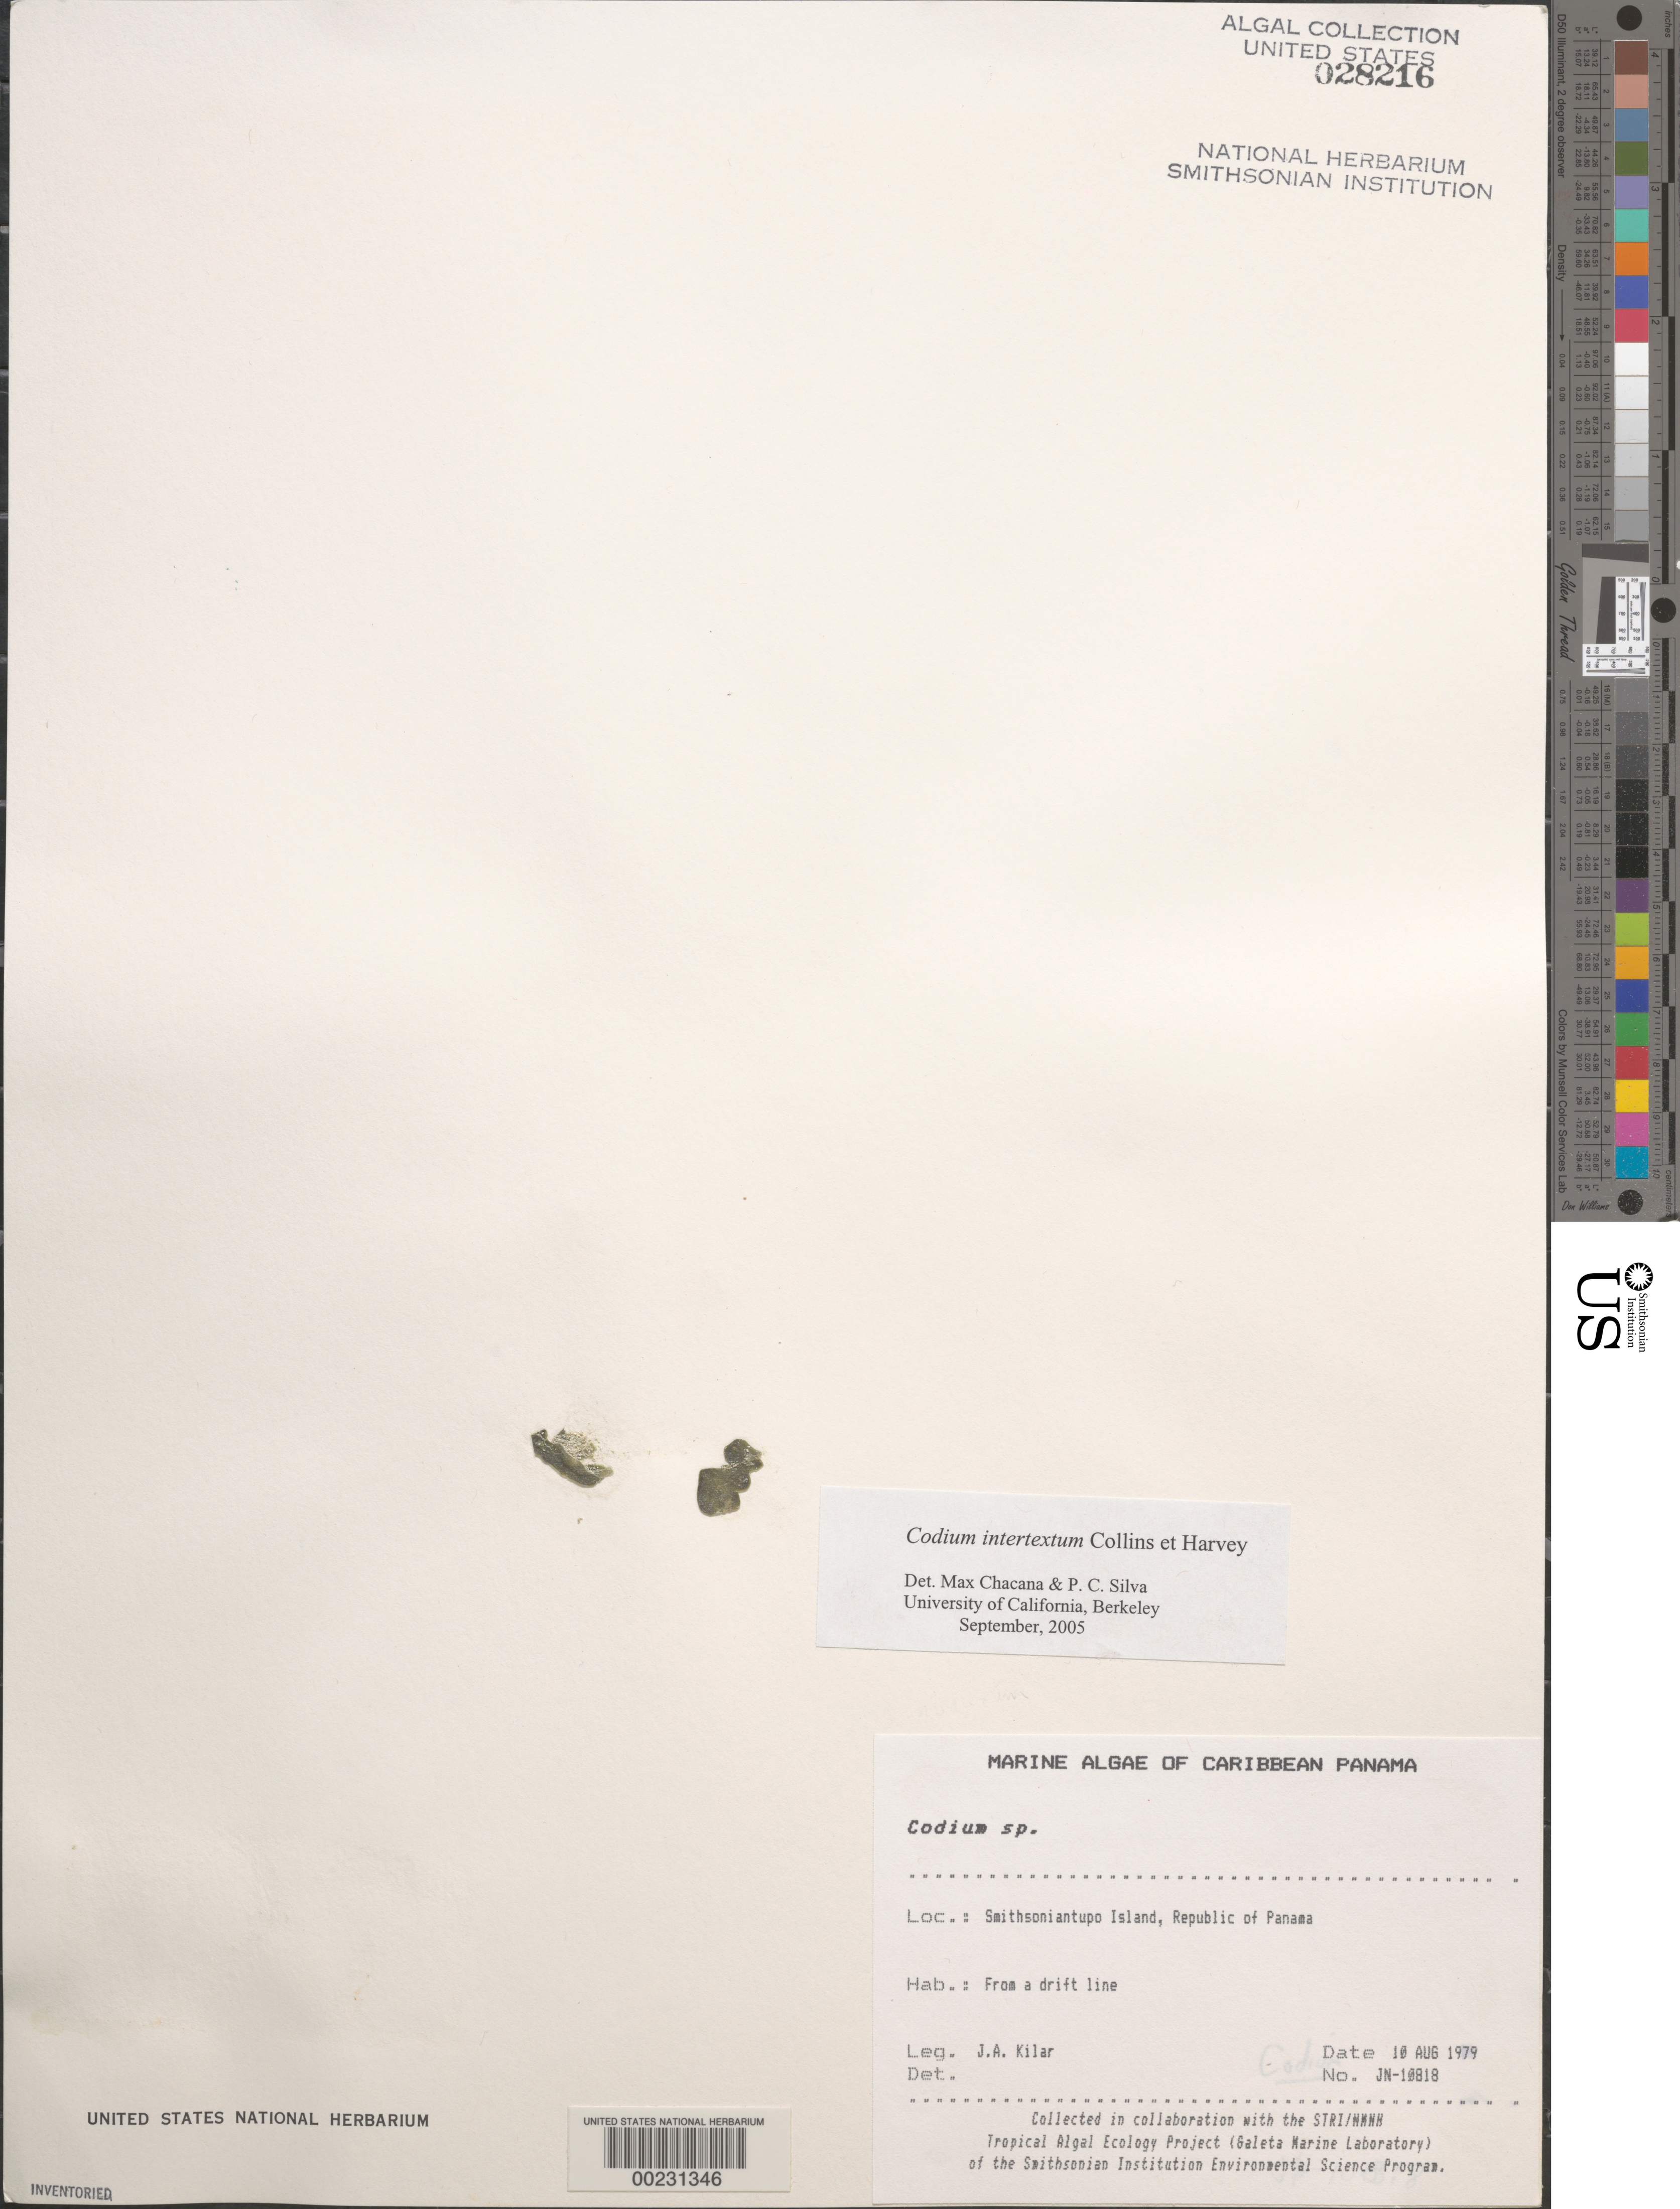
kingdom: Plantae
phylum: Chlorophyta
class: Ulvophyceae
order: Bryopsidales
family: Codiaceae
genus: Codium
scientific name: Codium intertextum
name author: Collins & Herv.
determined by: Chacana, M. E.; Silva, P. C.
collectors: J. A. Kilar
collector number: JN-10818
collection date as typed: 10 Aug 1979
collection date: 1979-08-10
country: Panama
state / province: Kuna Yala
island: Smithsoniantupo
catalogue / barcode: US 28216